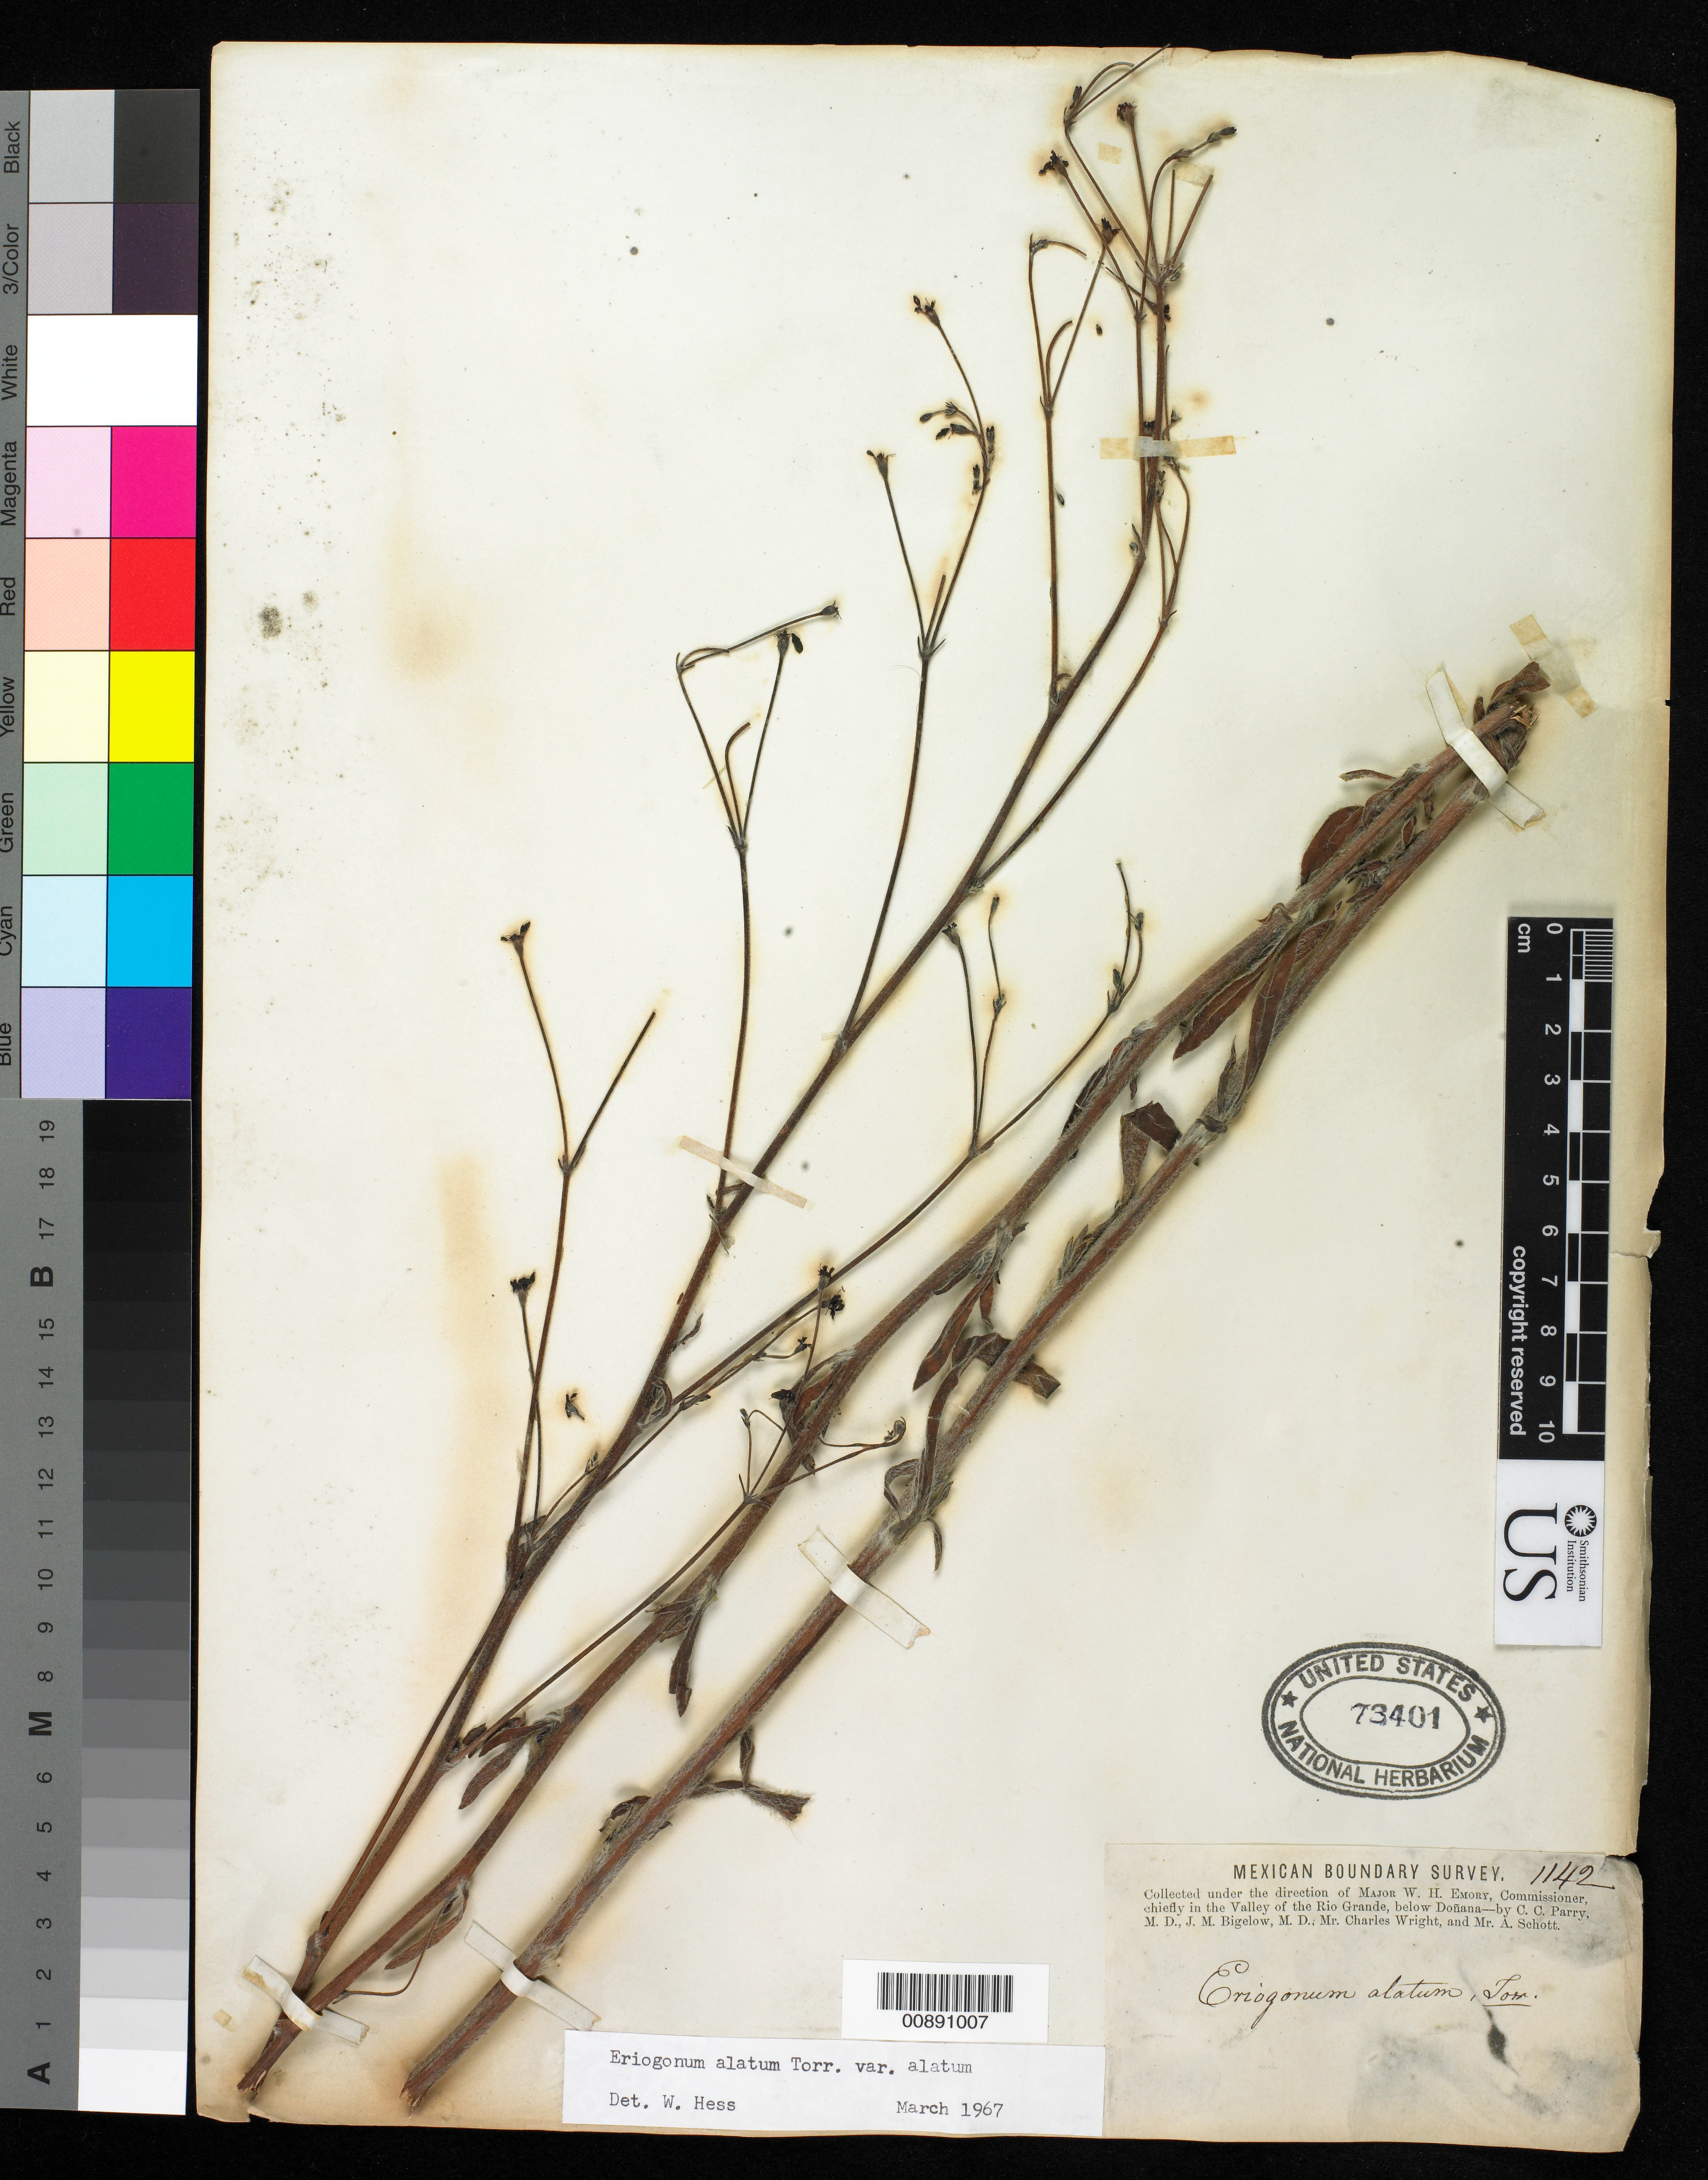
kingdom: Plantae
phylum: Tracheophyta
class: Magnoliopsida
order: Caryophyllales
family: Polygonaceae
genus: Eriogonum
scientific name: Eriogonum alatum var. alatum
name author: Torr.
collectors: C. C. Parry, J. M. Bigelow, C. Wright & A. C. V. Schott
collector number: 1142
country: United States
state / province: New Mexico / Texas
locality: Valley of the Rio Grande, below Doñana.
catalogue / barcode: US 73401